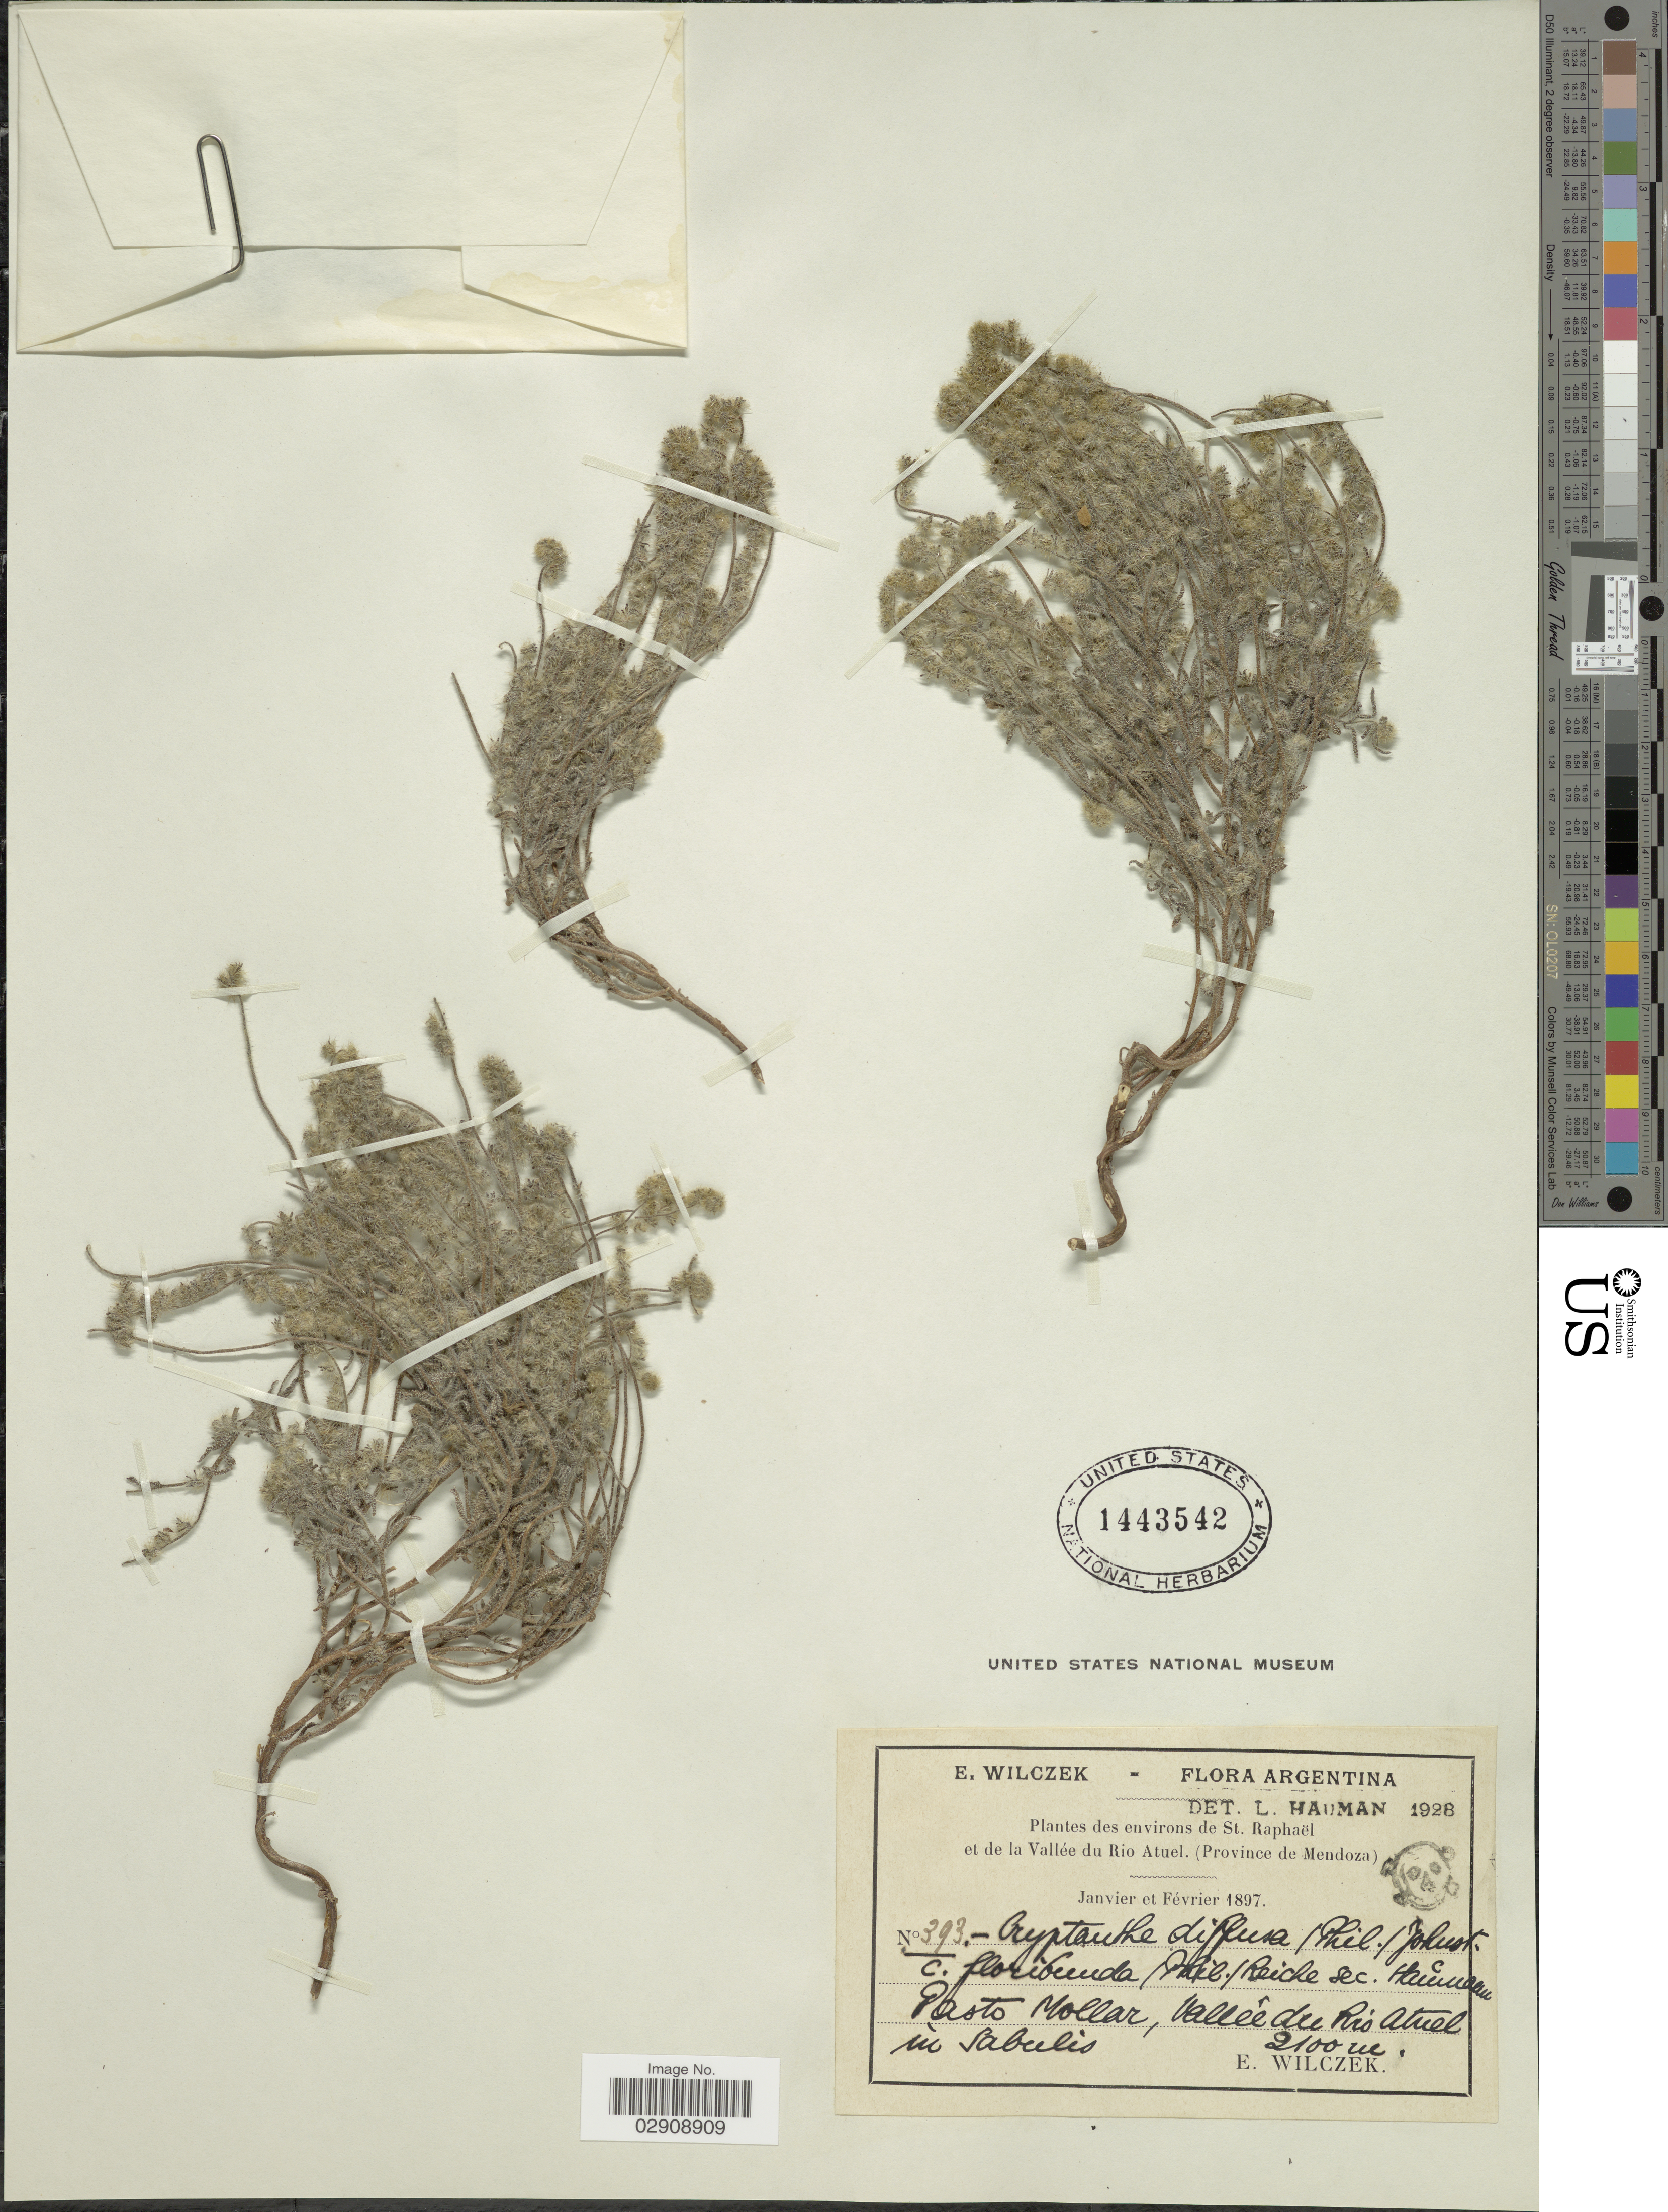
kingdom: Plantae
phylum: Tracheophyta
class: Magnoliopsida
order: Boraginales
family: Boraginaceae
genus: Cryptantha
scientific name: Cryptantha diffusa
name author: (Phil.) I.M. Johnst.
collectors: E. Wilczek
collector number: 393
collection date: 1897-01/1897-02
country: Argentina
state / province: Mendoza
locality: Pasto Mollar, Vallee du Rio Atuel in Sabulis. Environs de St. Raphäel t de la Vallée du Rio Atuel. (Province de Mendoza). Argentina.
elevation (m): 2100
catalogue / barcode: US 1443542